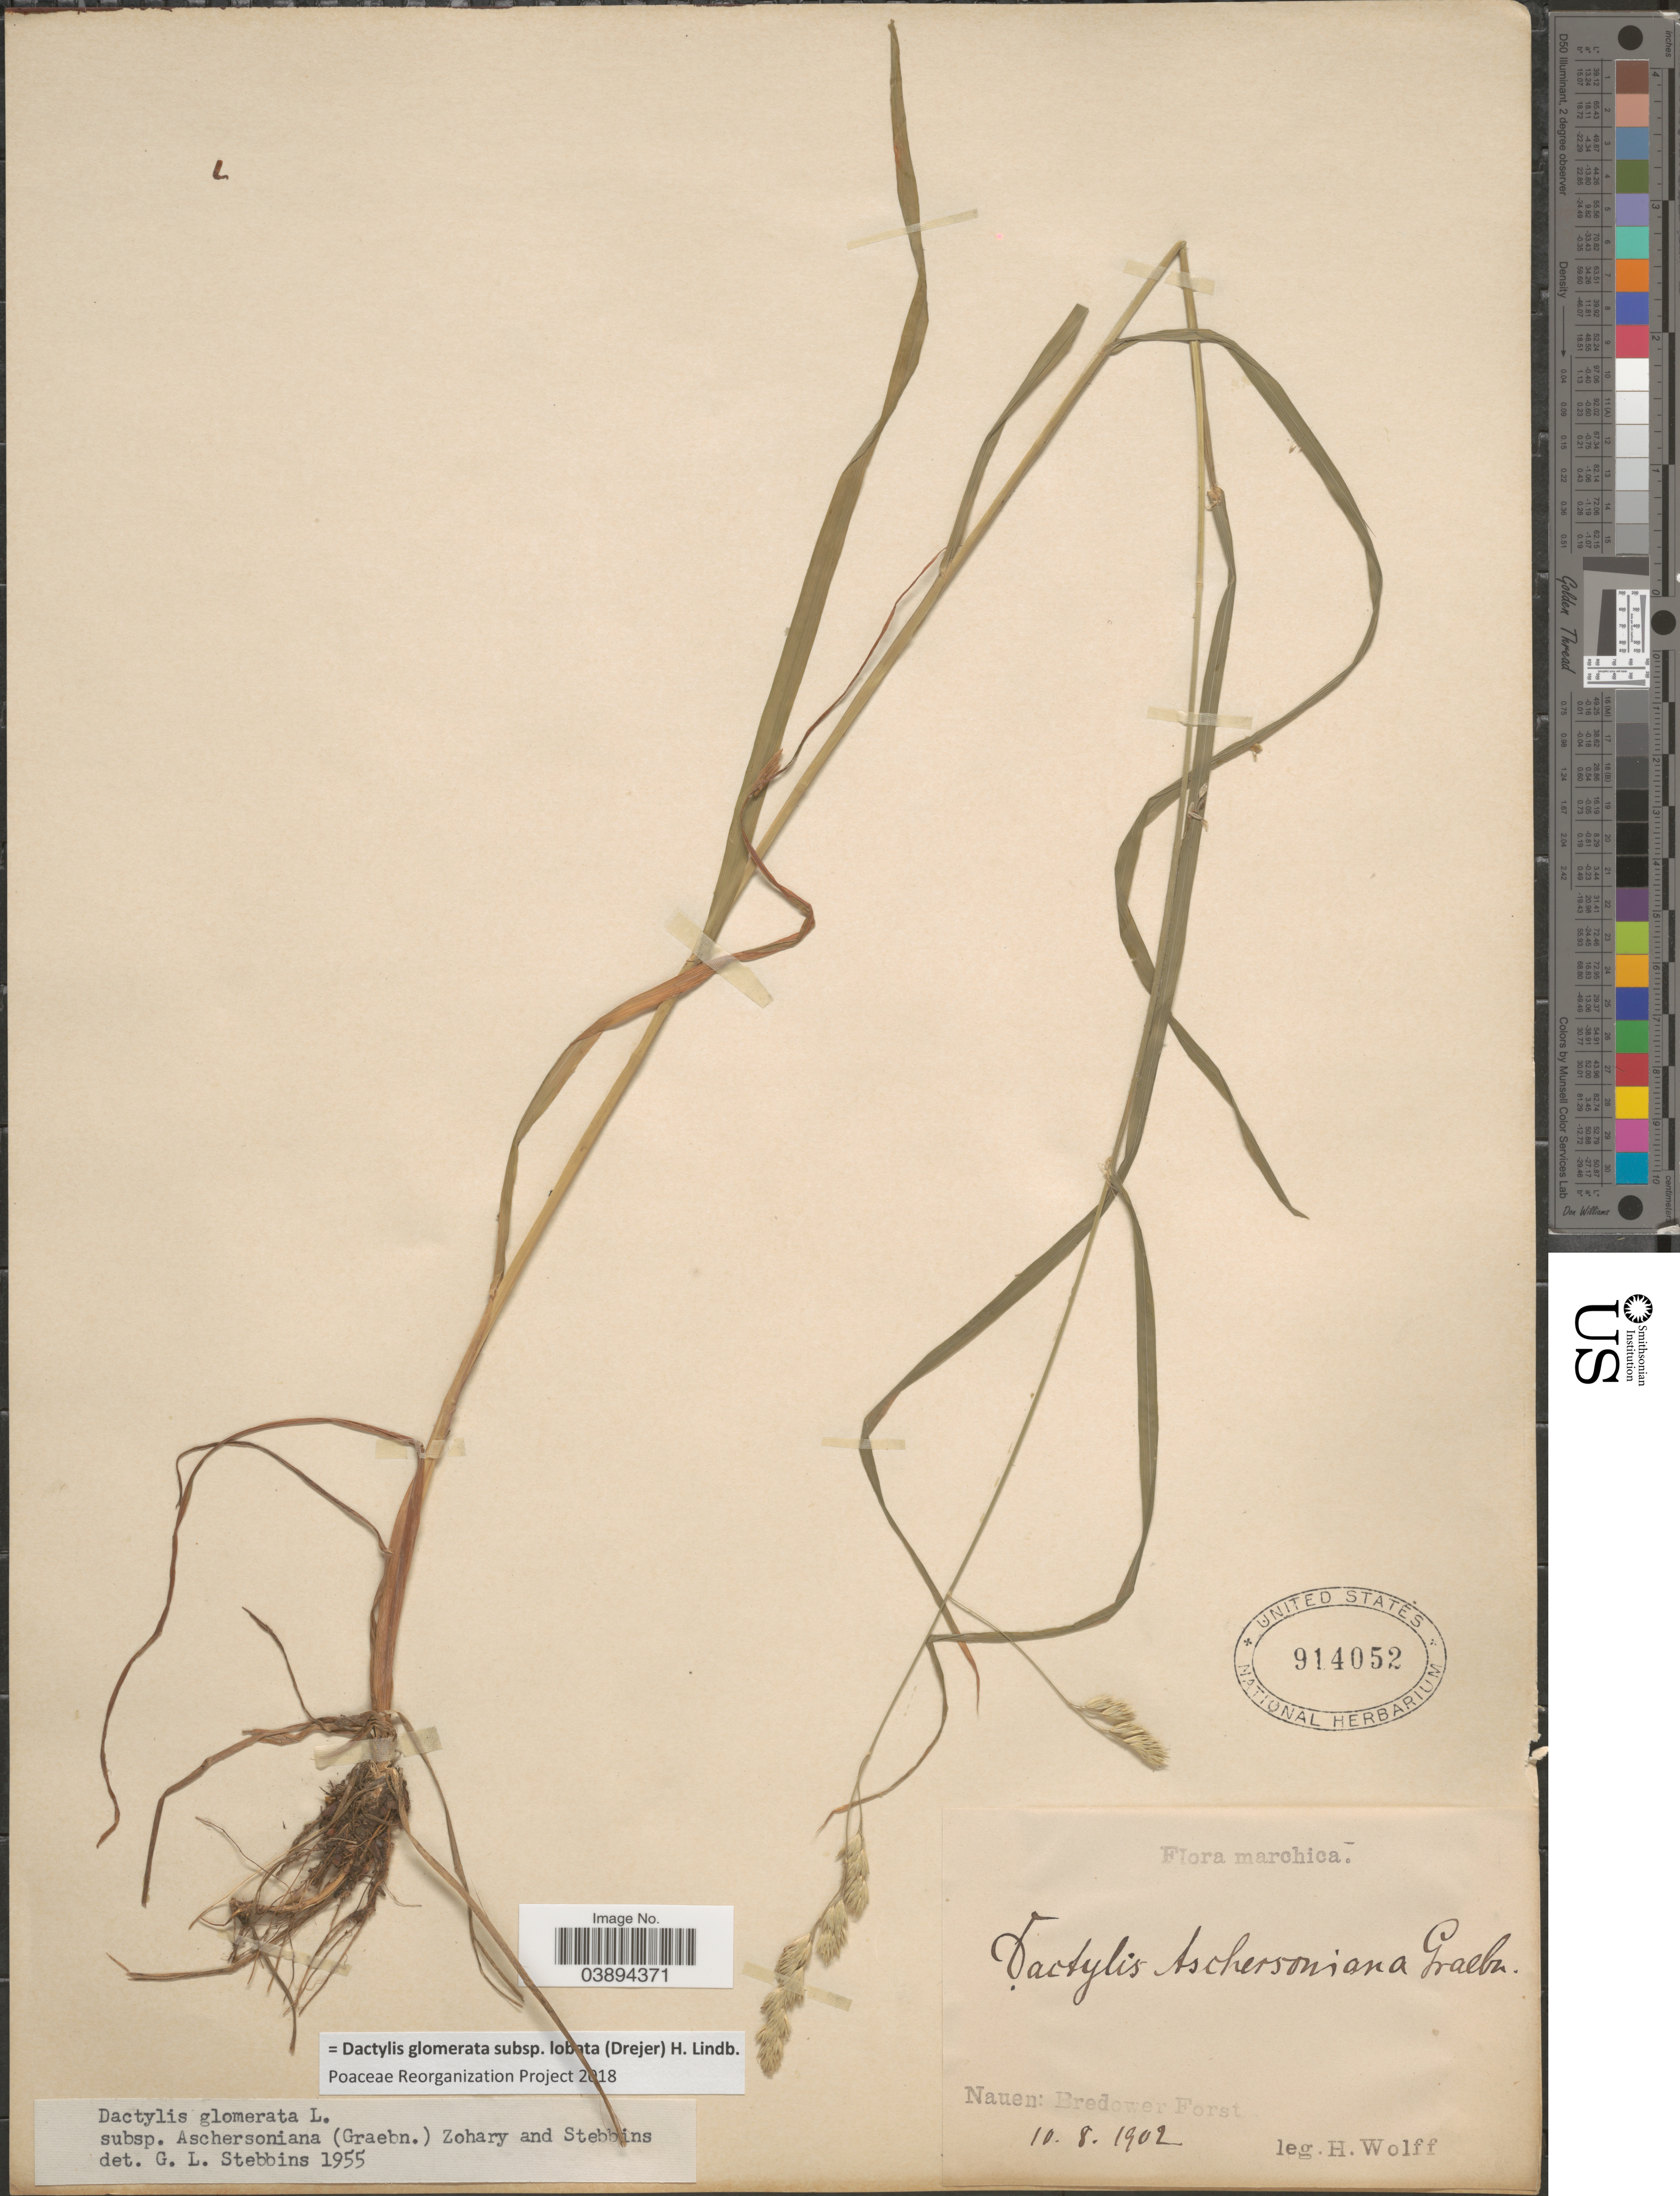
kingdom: Plantae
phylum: Tracheophyta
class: Liliopsida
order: Poales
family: Poaceae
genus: Dactylis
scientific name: Dactylis glomerata subsp. lobata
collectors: H. Wolff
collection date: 1902-08-10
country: Germany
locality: Marchica. Nauen: Bredower Forst.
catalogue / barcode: US 914052